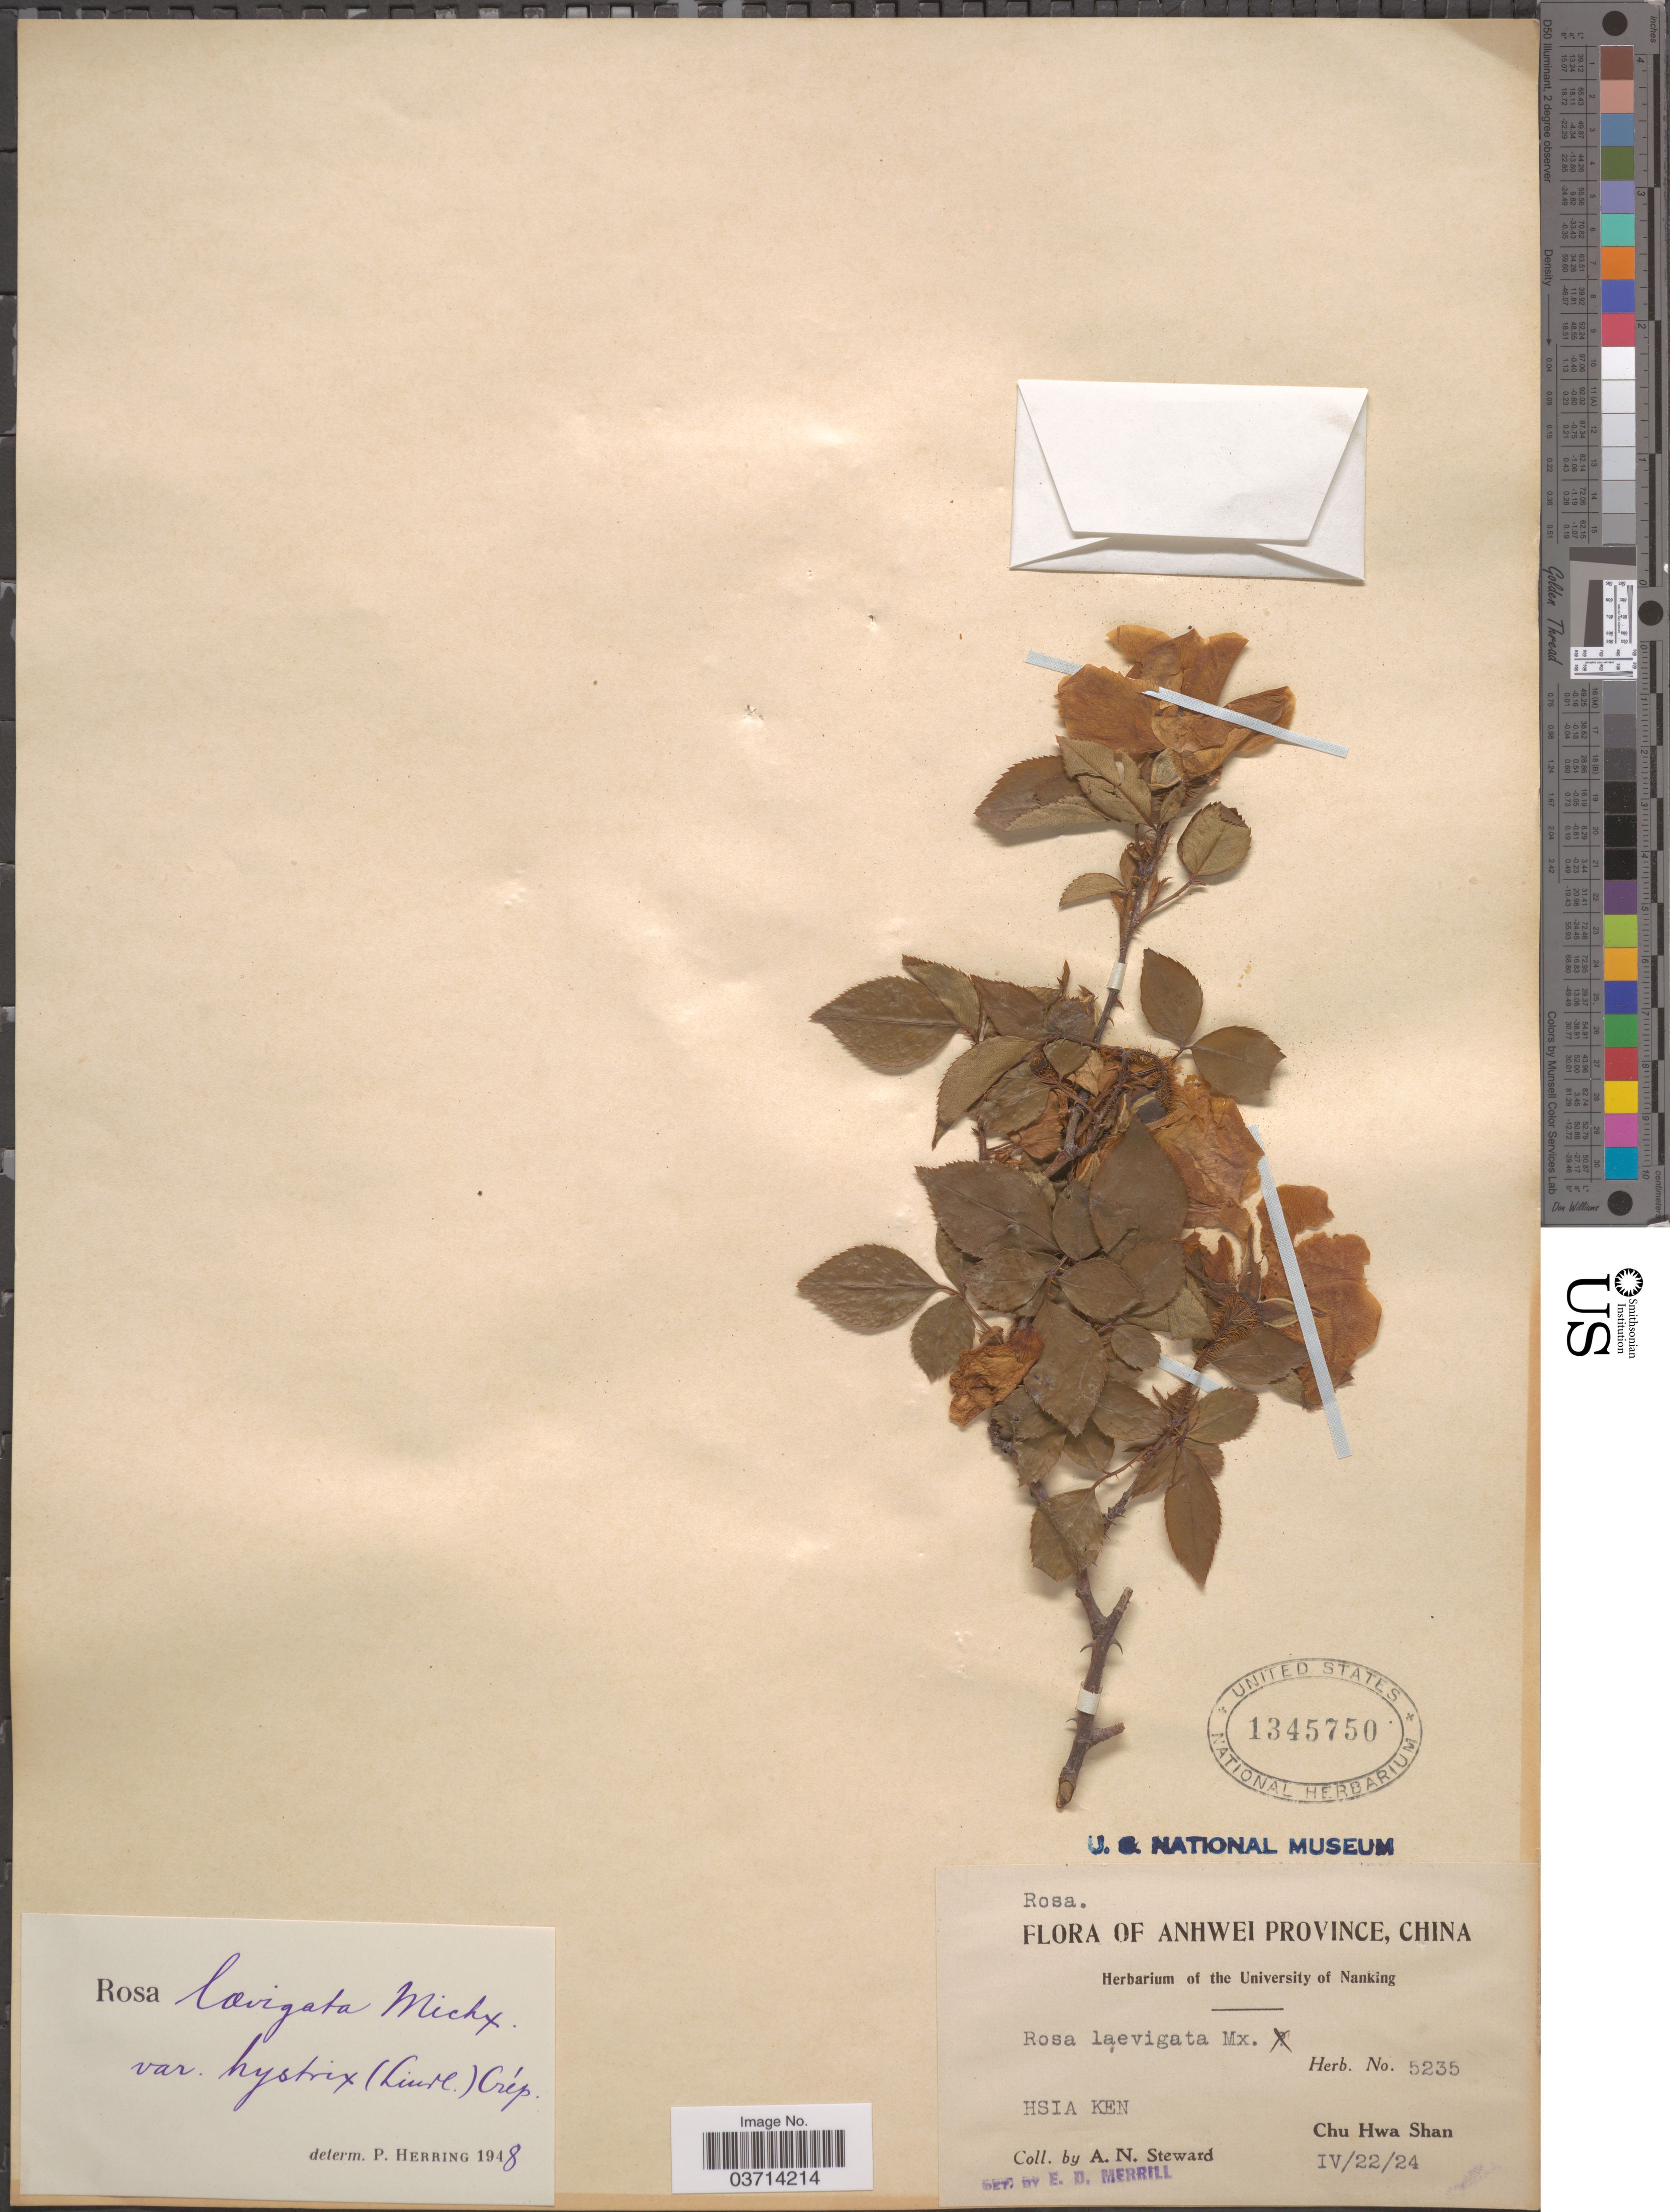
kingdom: Plantae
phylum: Tracheophyta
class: Magnoliopsida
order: Rosales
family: Rosaceae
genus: Rosa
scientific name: Rosa laevigata var. hystrix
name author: (Lindl.) Crép.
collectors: A. N. Steward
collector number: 5235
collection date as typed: Transcribed d/m/y: 22/4/24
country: China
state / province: Anhui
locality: Anhwei Province. Hsia Ken. Chu Hwa Shan.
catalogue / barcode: US 1345750